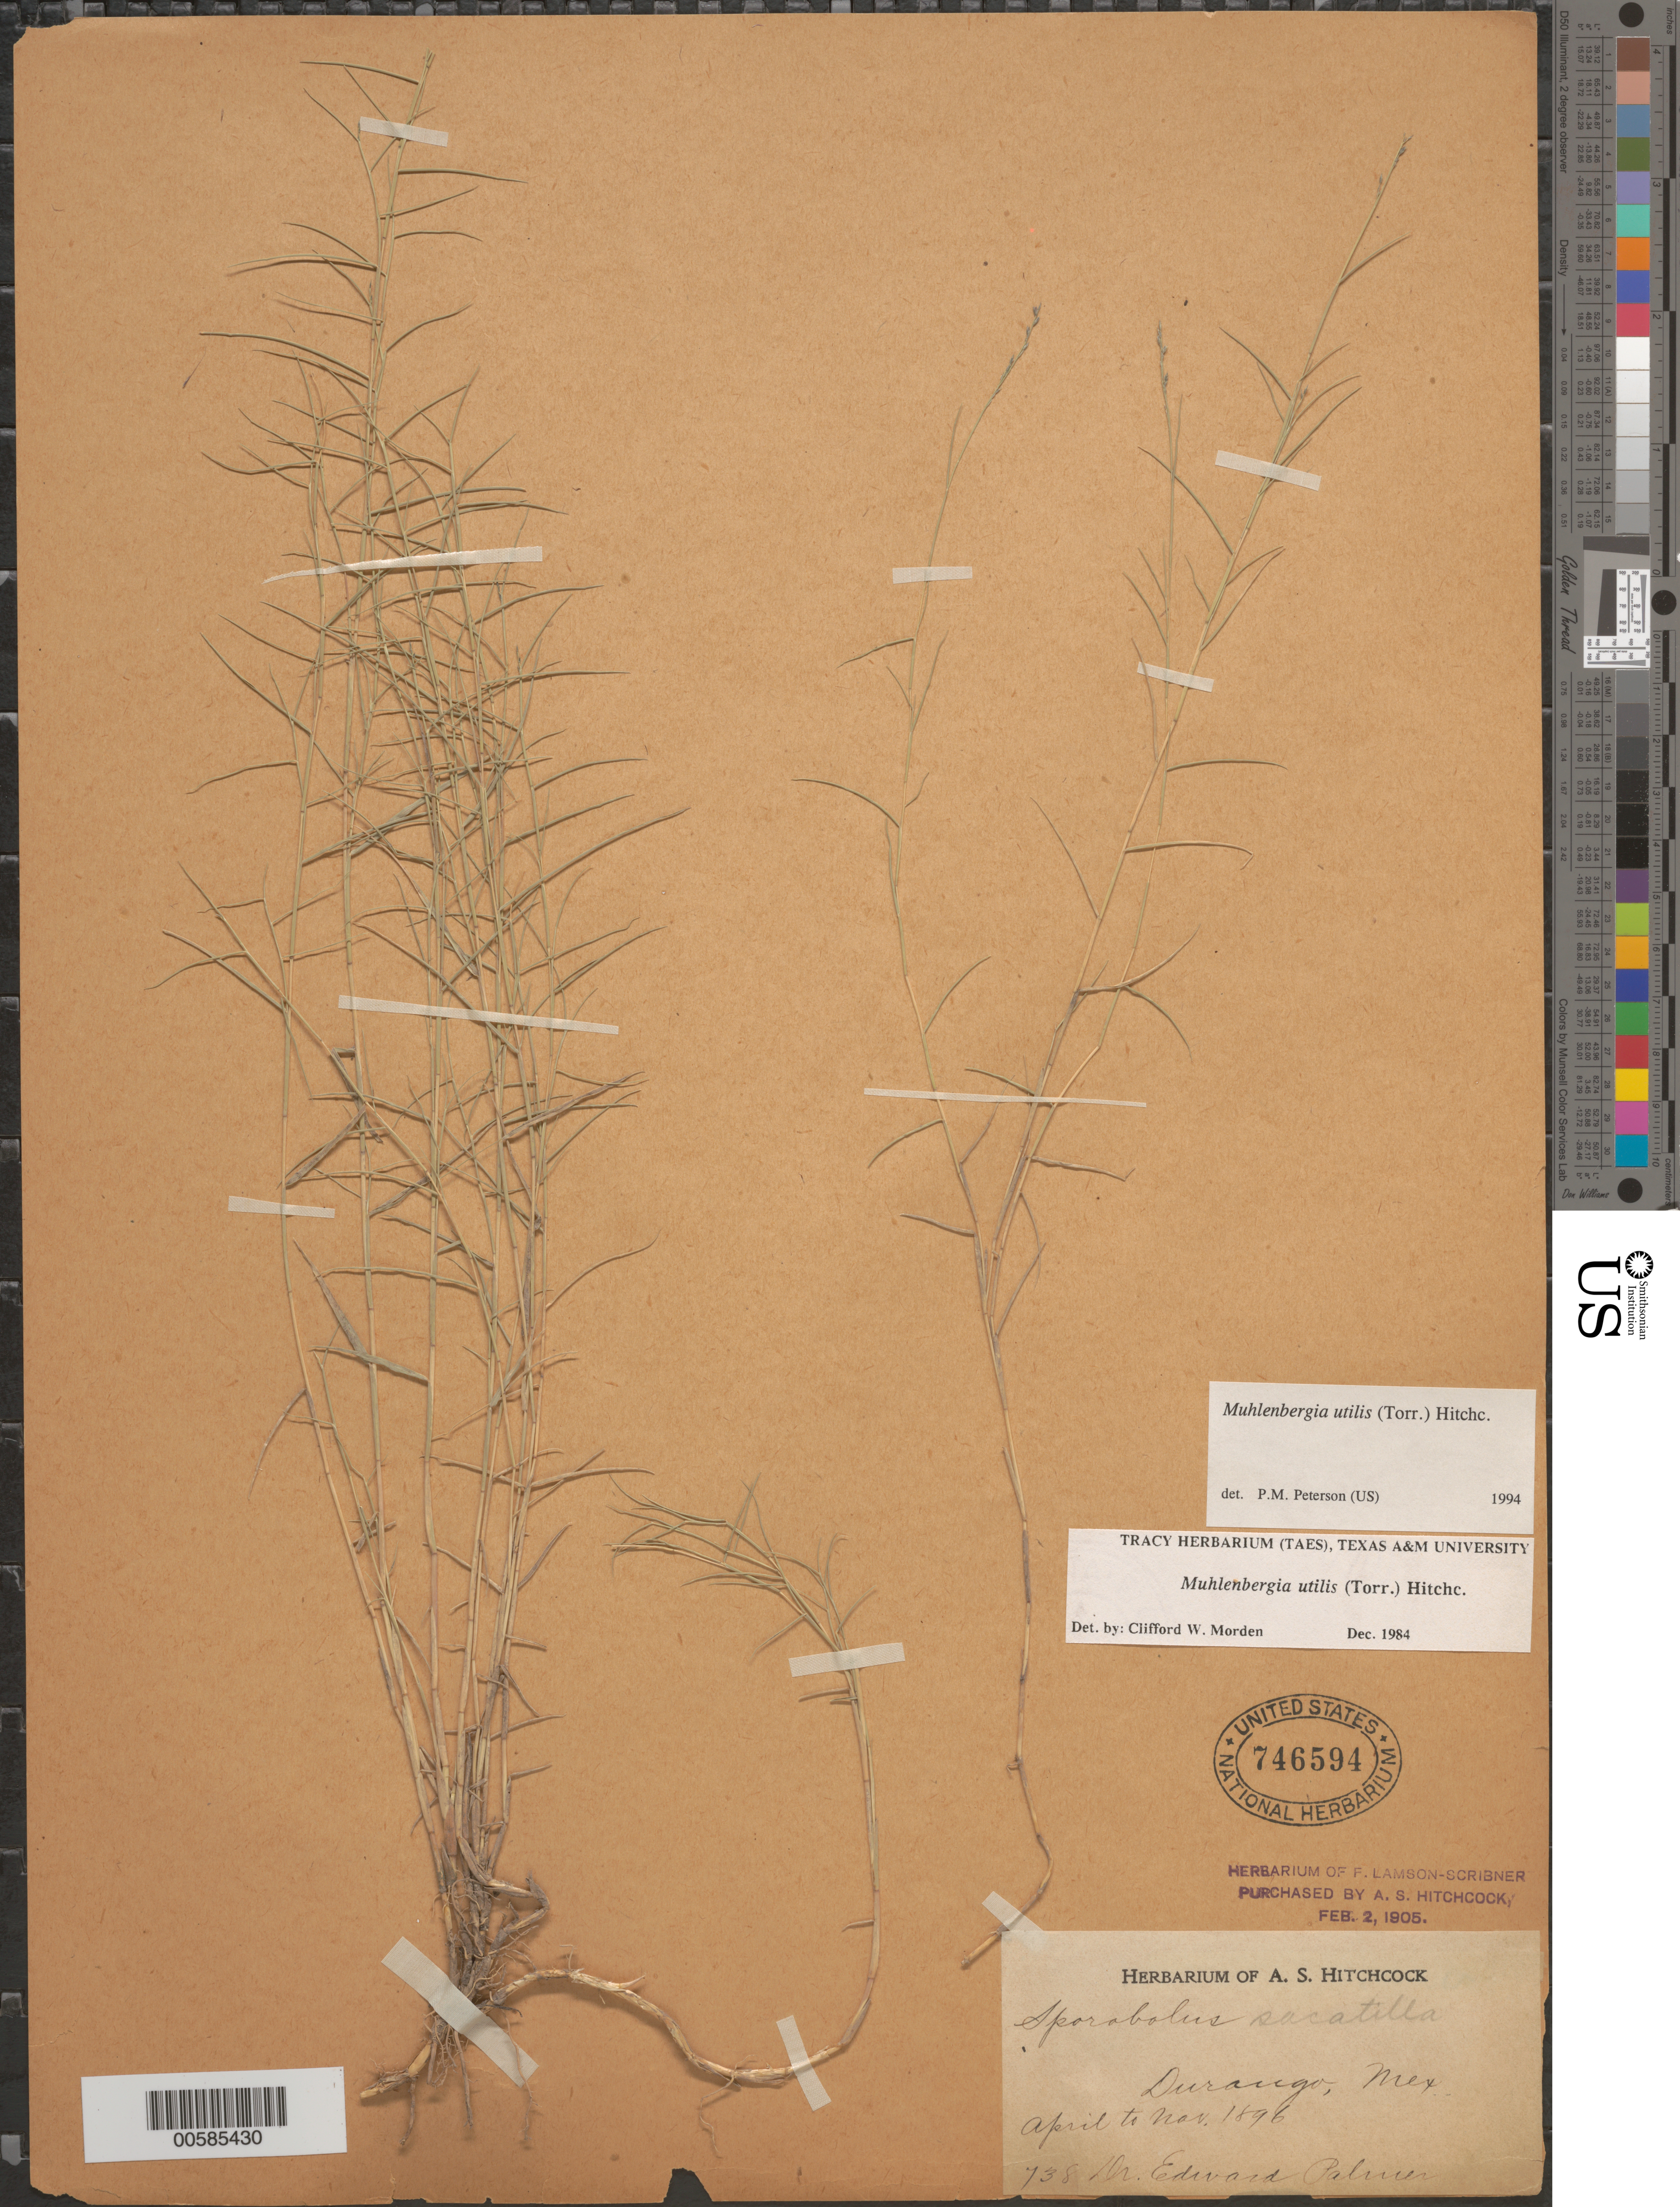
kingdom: Plantae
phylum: Tracheophyta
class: Liliopsida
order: Poales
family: Poaceae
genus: Muhlenbergia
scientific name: Muhlenbergia utilis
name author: (Torr.) Hitchc.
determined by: Peterson, Paul M., (BOT), Smithsonian Institution - National Museum of Natural History (UNITED STATES)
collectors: E. Palmer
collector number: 738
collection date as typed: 0 Apr 1896 to 0 Nov 1896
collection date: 1896-04/1896-11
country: Mexico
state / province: Durango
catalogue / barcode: US 746594